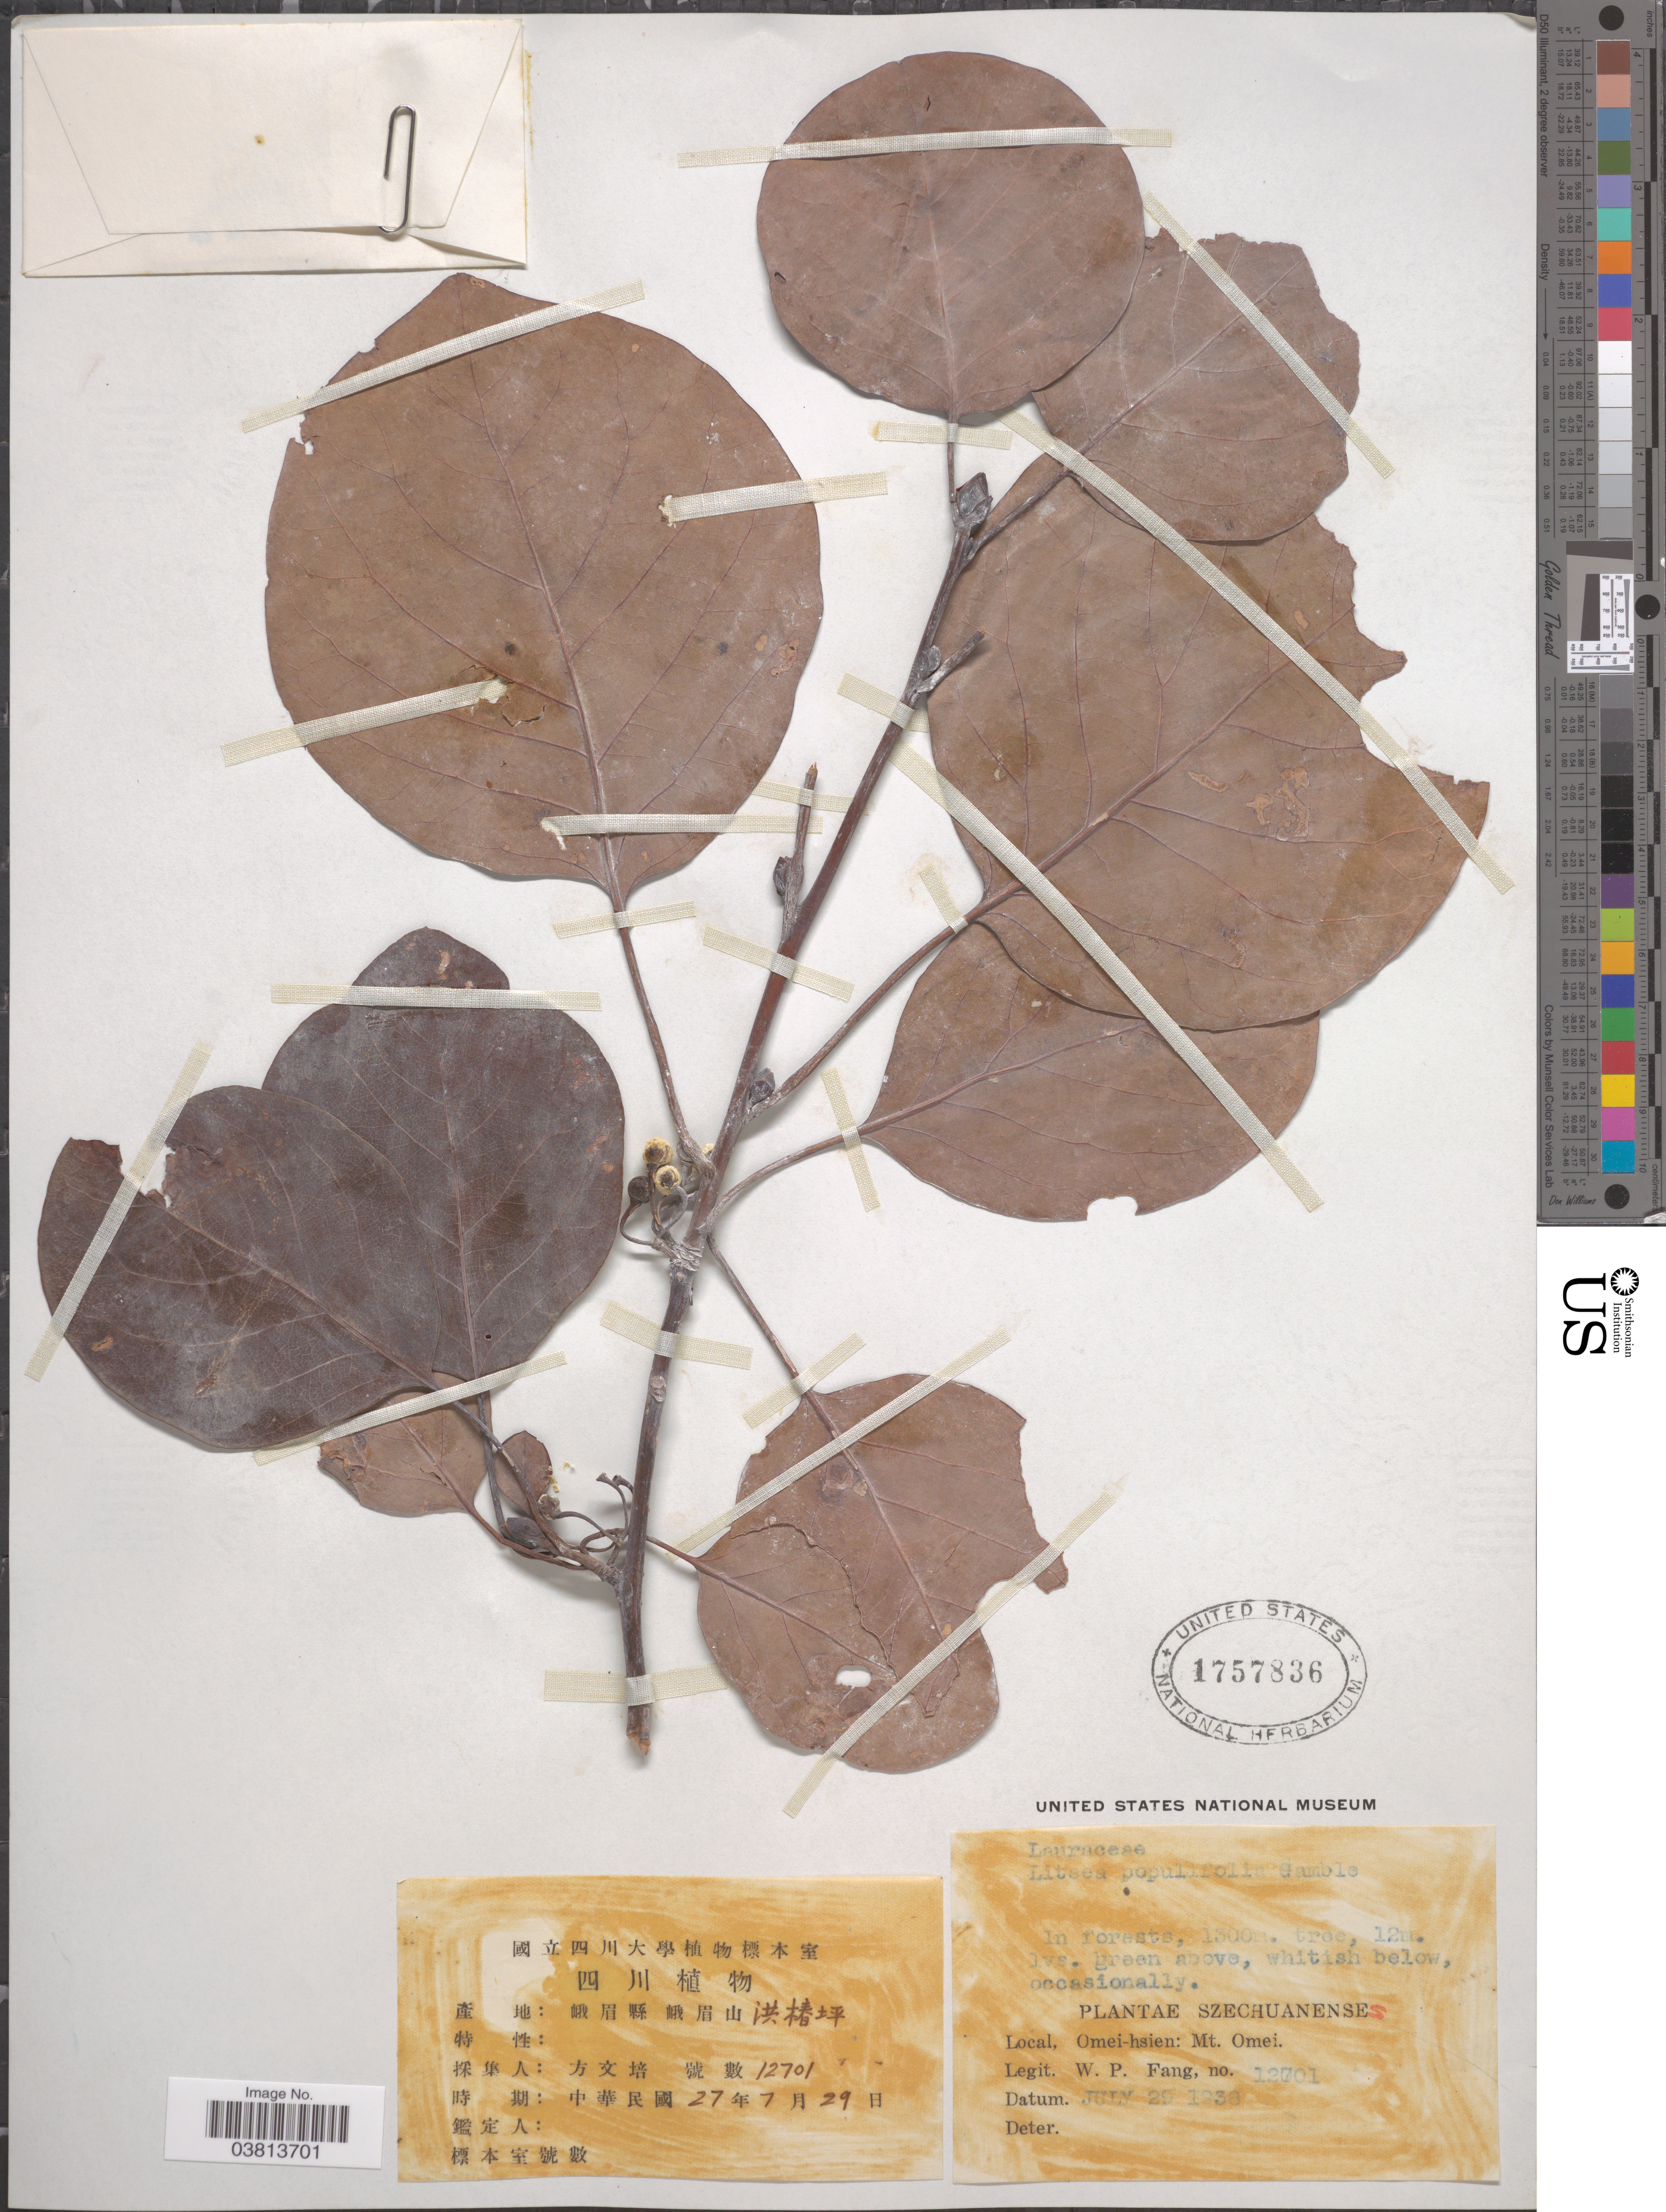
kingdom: Plantae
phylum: Tracheophyta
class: Magnoliopsida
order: Laurales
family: Lauraceae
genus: Litsea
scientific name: Litsea populifolia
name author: (Hemsl.) Gamble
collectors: W. P. Fang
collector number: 12701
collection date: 1938-07-29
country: China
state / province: Sichuan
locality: Szechuanense. Omei-hsien: Mt. Omei.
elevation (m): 1300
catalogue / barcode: US 1757836